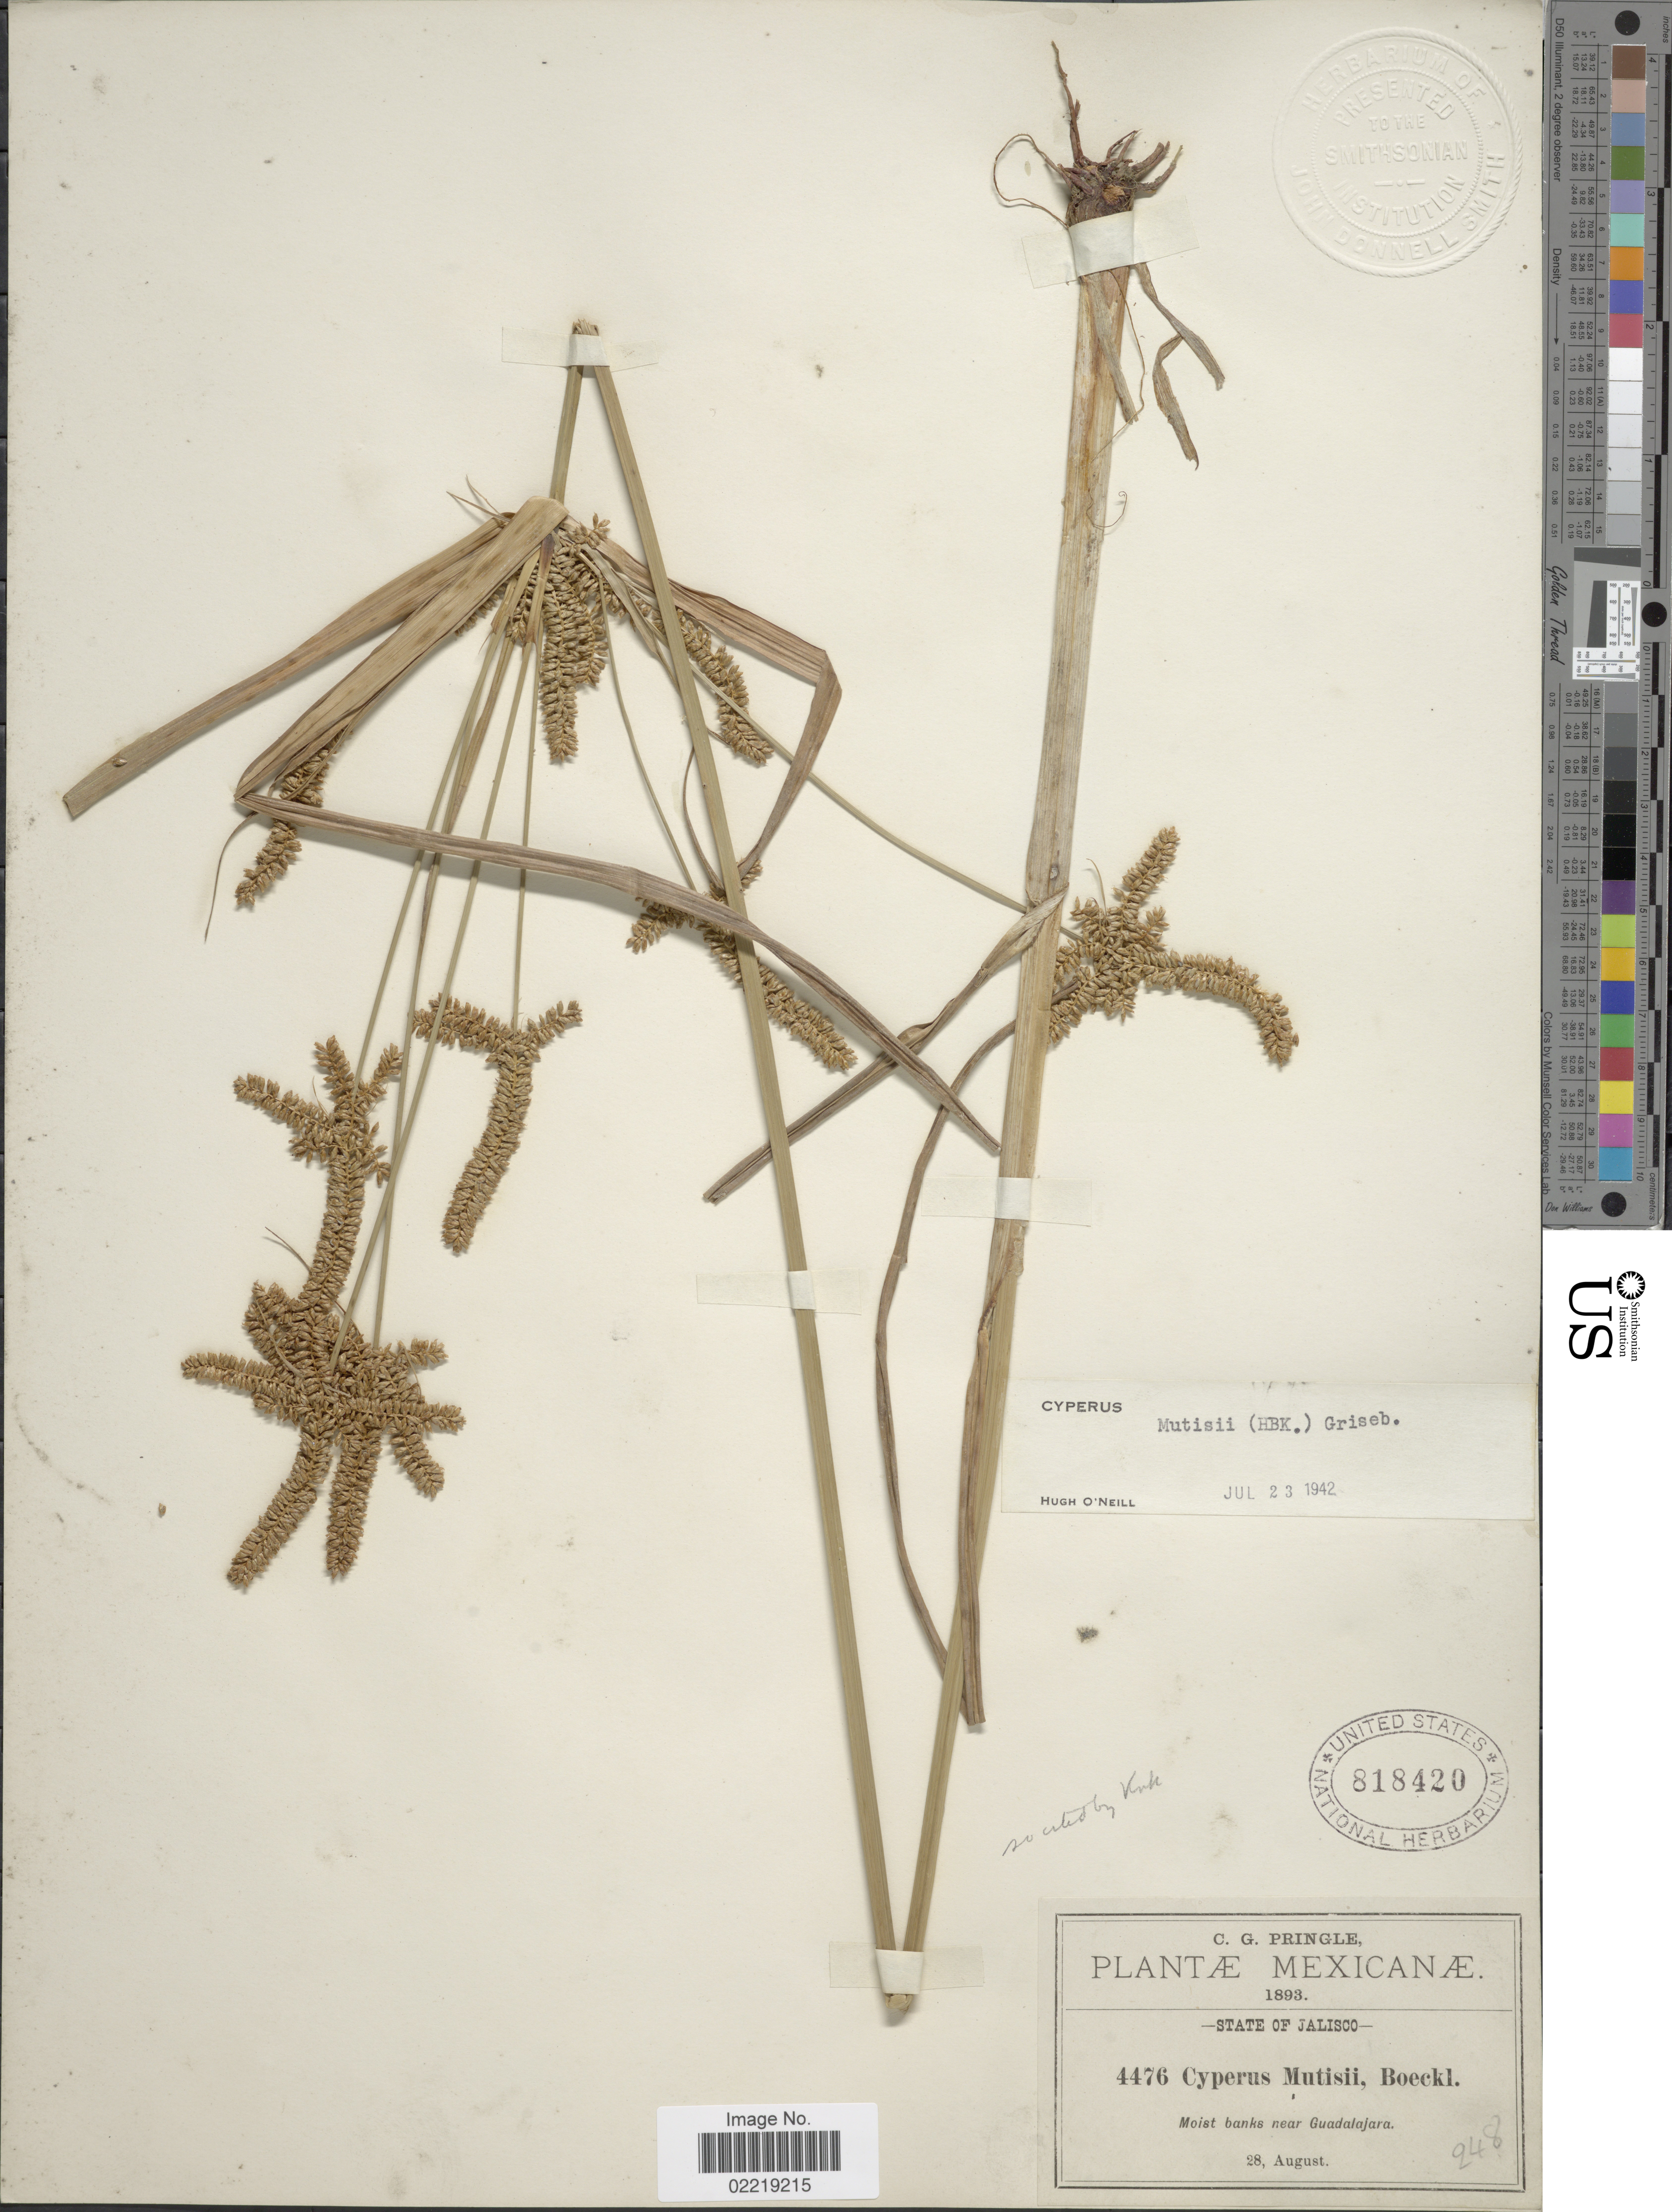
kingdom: Plantae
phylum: Tracheophyta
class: Liliopsida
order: Poales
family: Cyperaceae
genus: Cyperus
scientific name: Cyperus mutisii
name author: (Kunth) Andersson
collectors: C. G. Pringle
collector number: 4476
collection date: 1893-08-28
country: Mexico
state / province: Jalisco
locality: State of Jalisco. Moist banks near Guadalajara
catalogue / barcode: US 818420